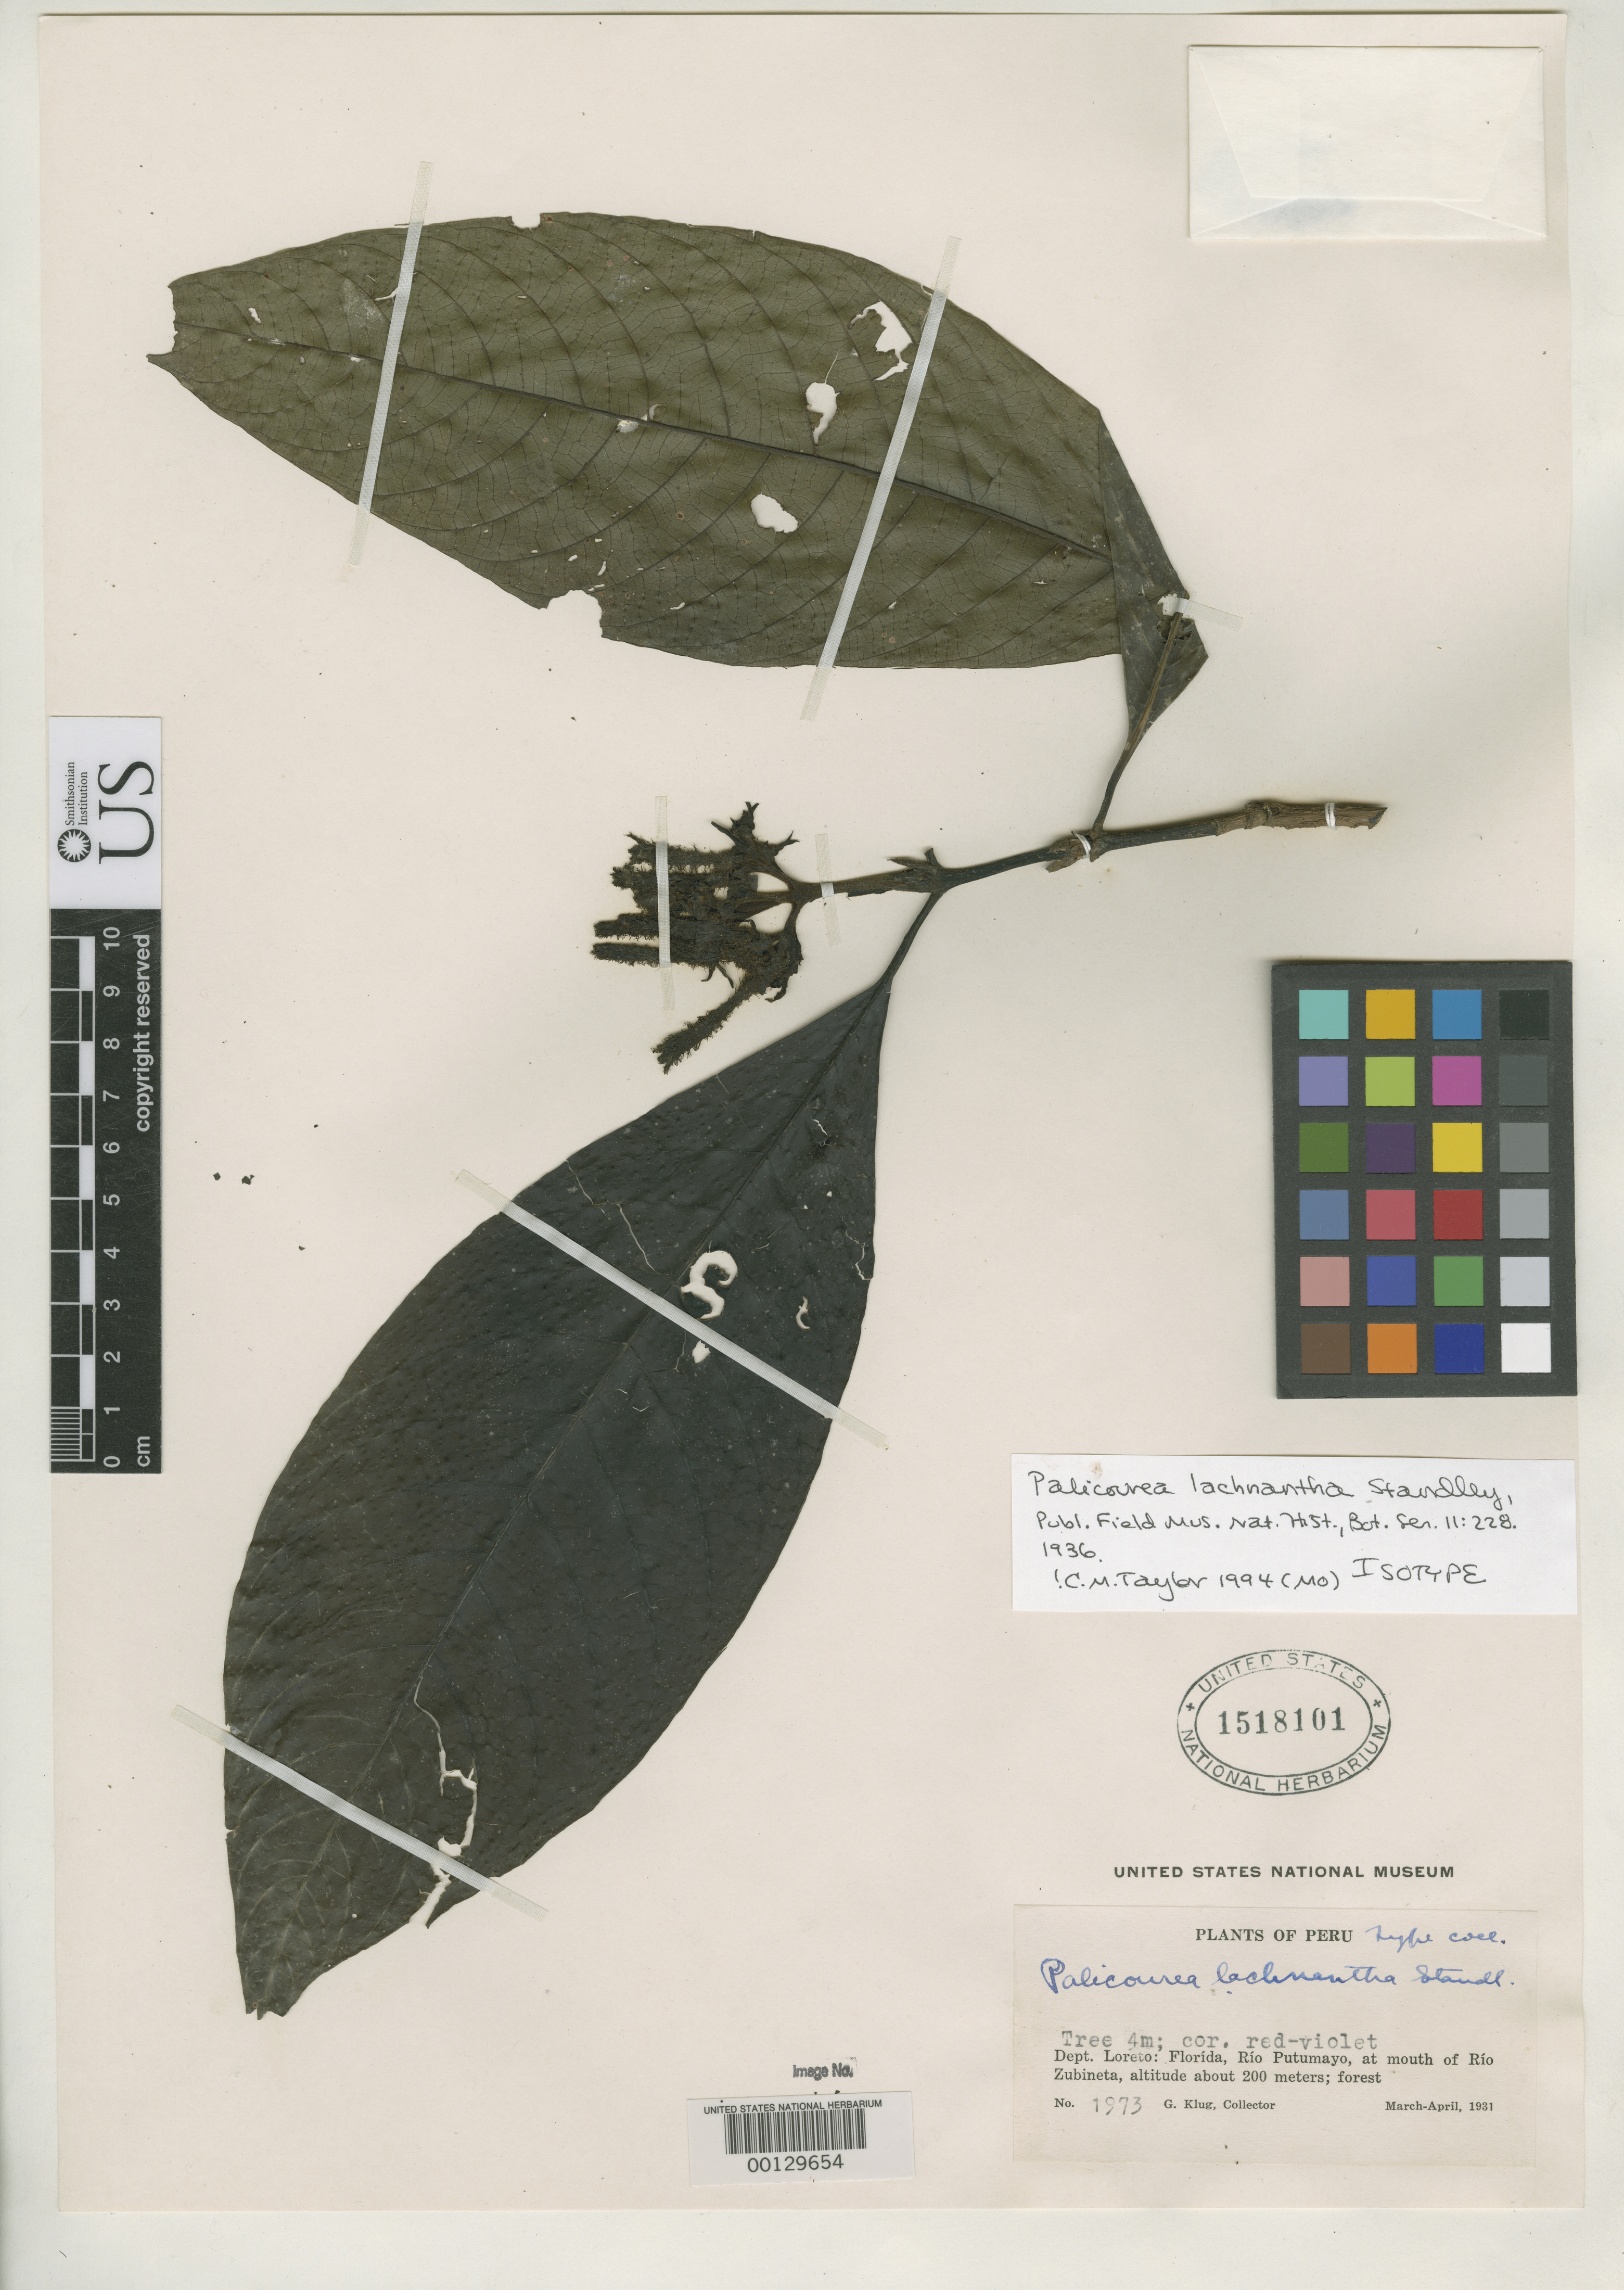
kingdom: Plantae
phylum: Tracheophyta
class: Magnoliopsida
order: Gentianales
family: Rubiaceae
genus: Palicourea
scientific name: Palicourea lachnantha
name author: Standl.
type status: Isotype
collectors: G. Klug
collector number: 1973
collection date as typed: Mar 1931 to -- Apr 1931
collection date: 1931-03/1931-04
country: Peru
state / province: Loreto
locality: Florida, Rio Putumayo, mouth of Rio Zubineta.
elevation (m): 200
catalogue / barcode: US 1518101